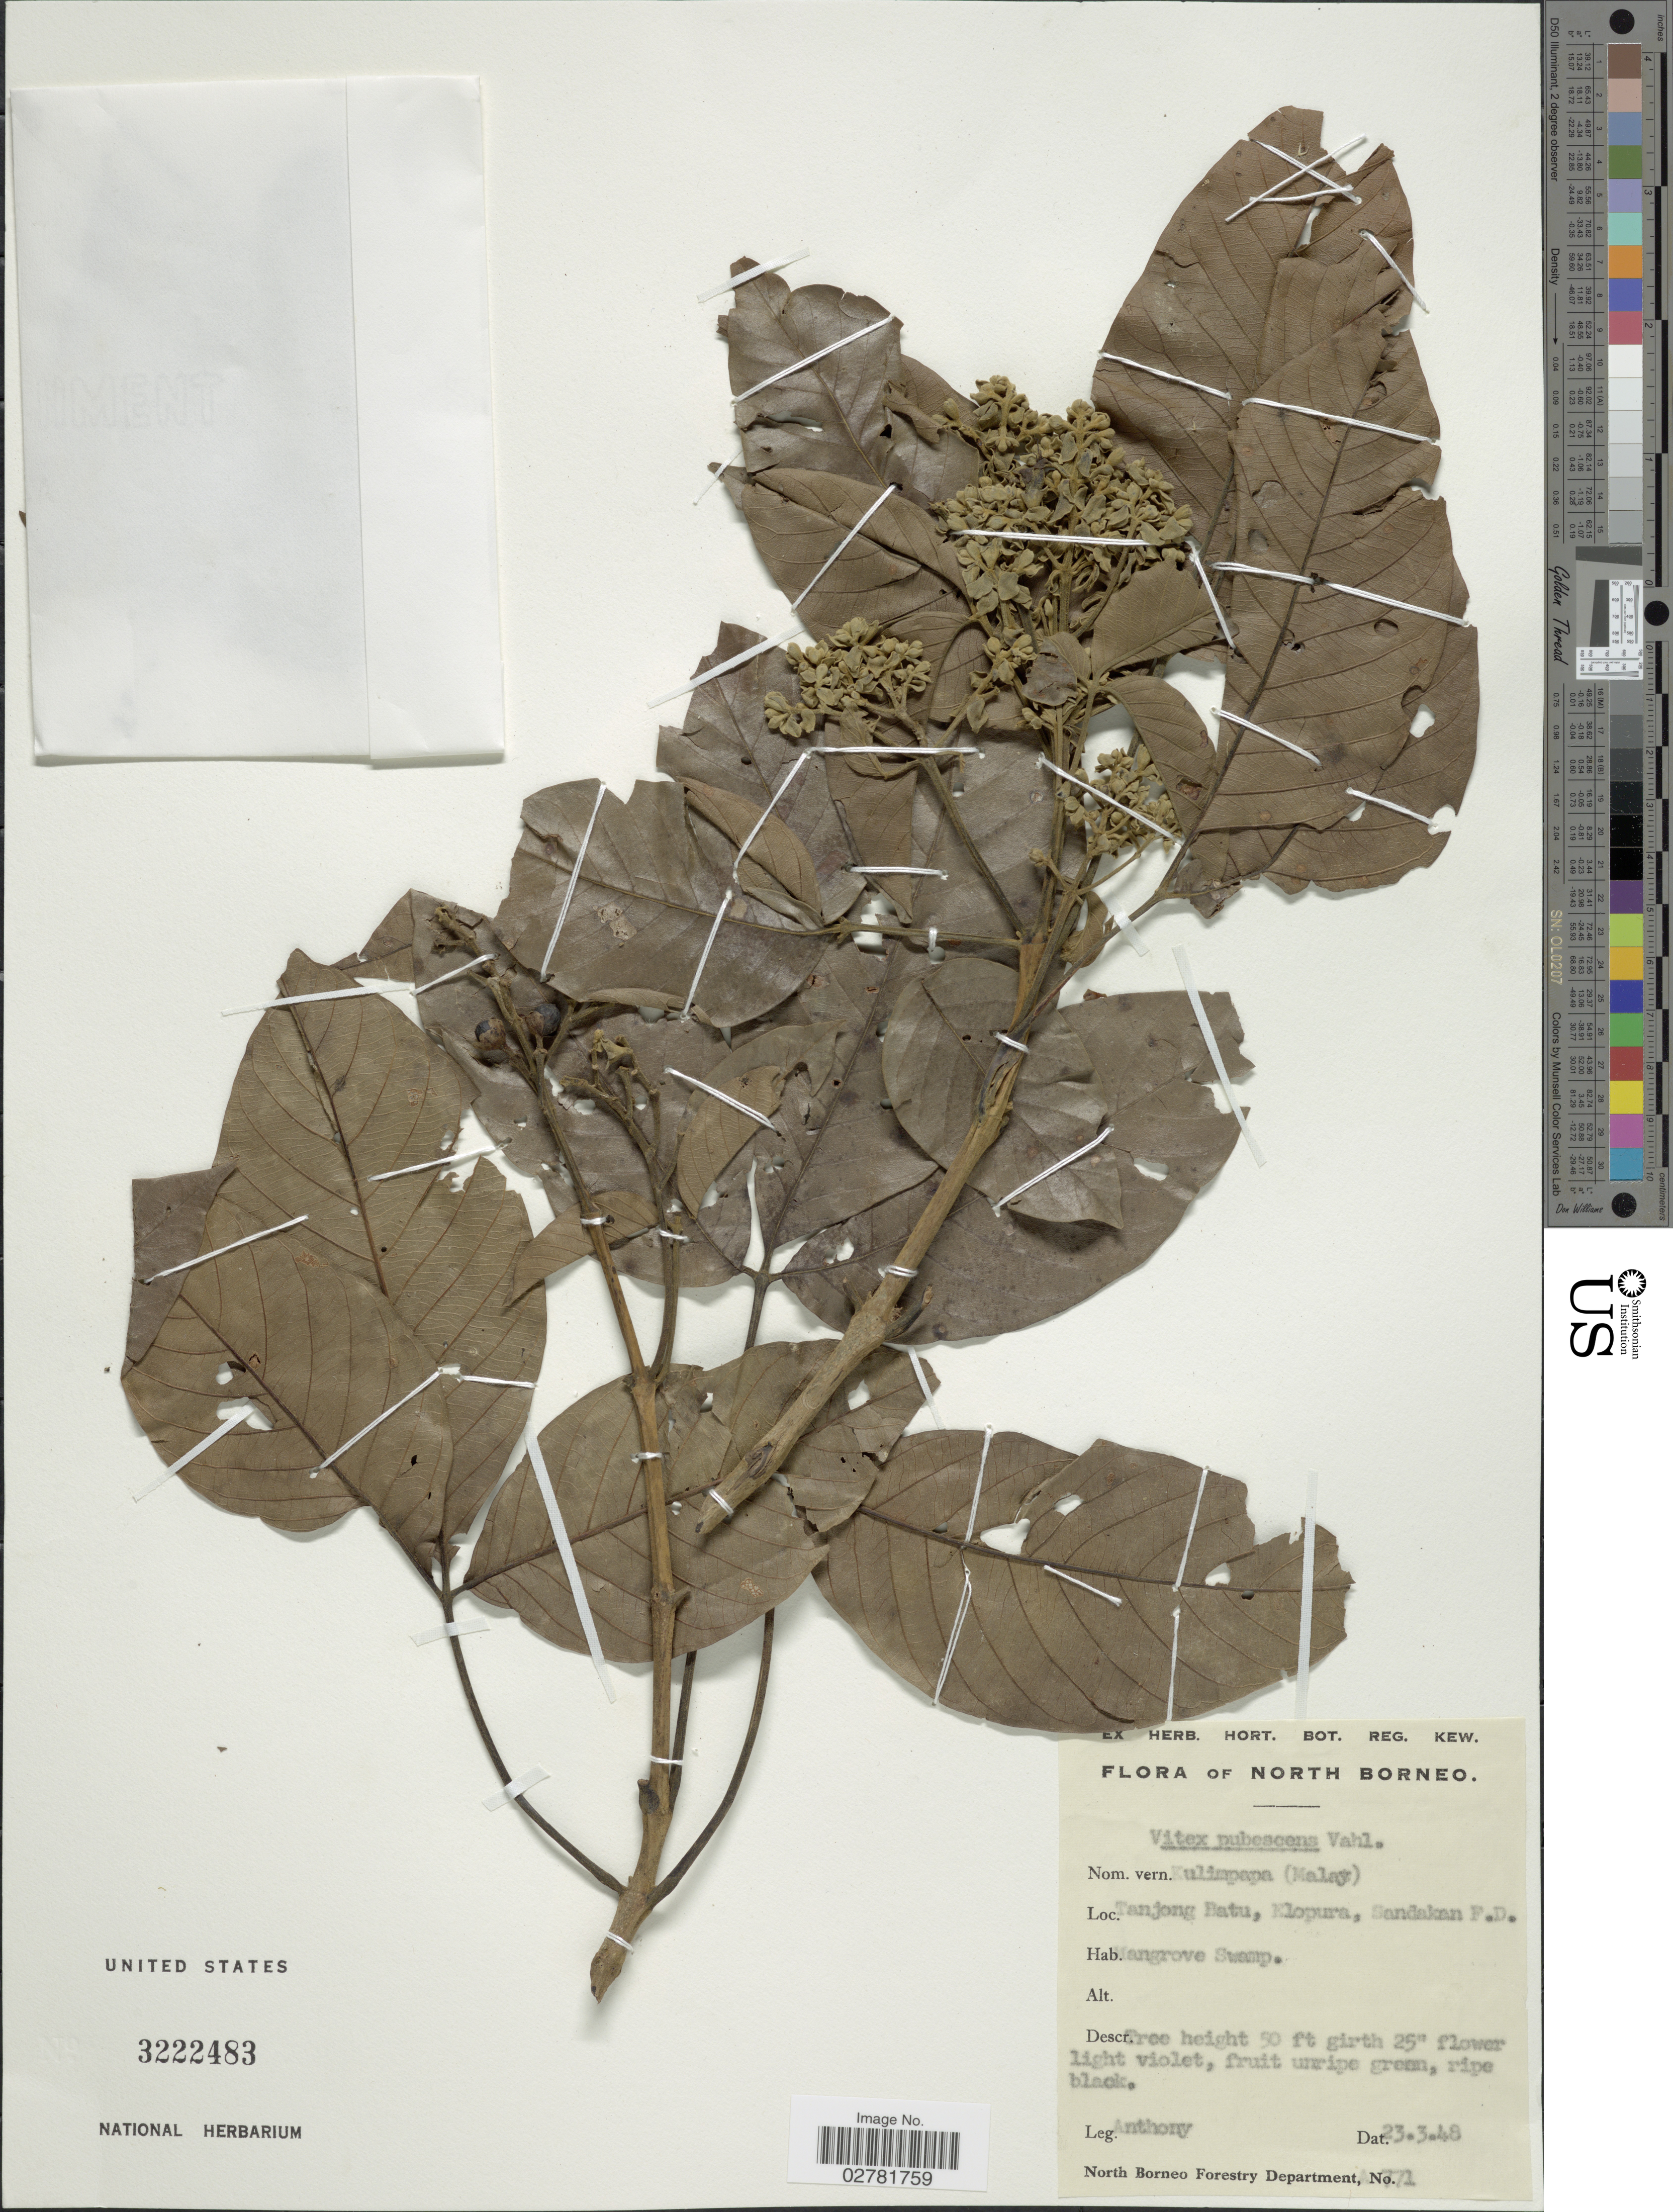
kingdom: Plantae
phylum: Tracheophyta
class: Magnoliopsida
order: Lamiales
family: Lamiaceae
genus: Vitex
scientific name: Vitex pubescens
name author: Vahl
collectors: Anthony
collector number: A771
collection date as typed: Transcribed d/m/y: 23/3/48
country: Malaysia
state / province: Sabah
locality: North Borneo. Tanjong Batu, Elopura, Sandakan F.D. Mangrove swamp.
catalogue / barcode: US 3222483